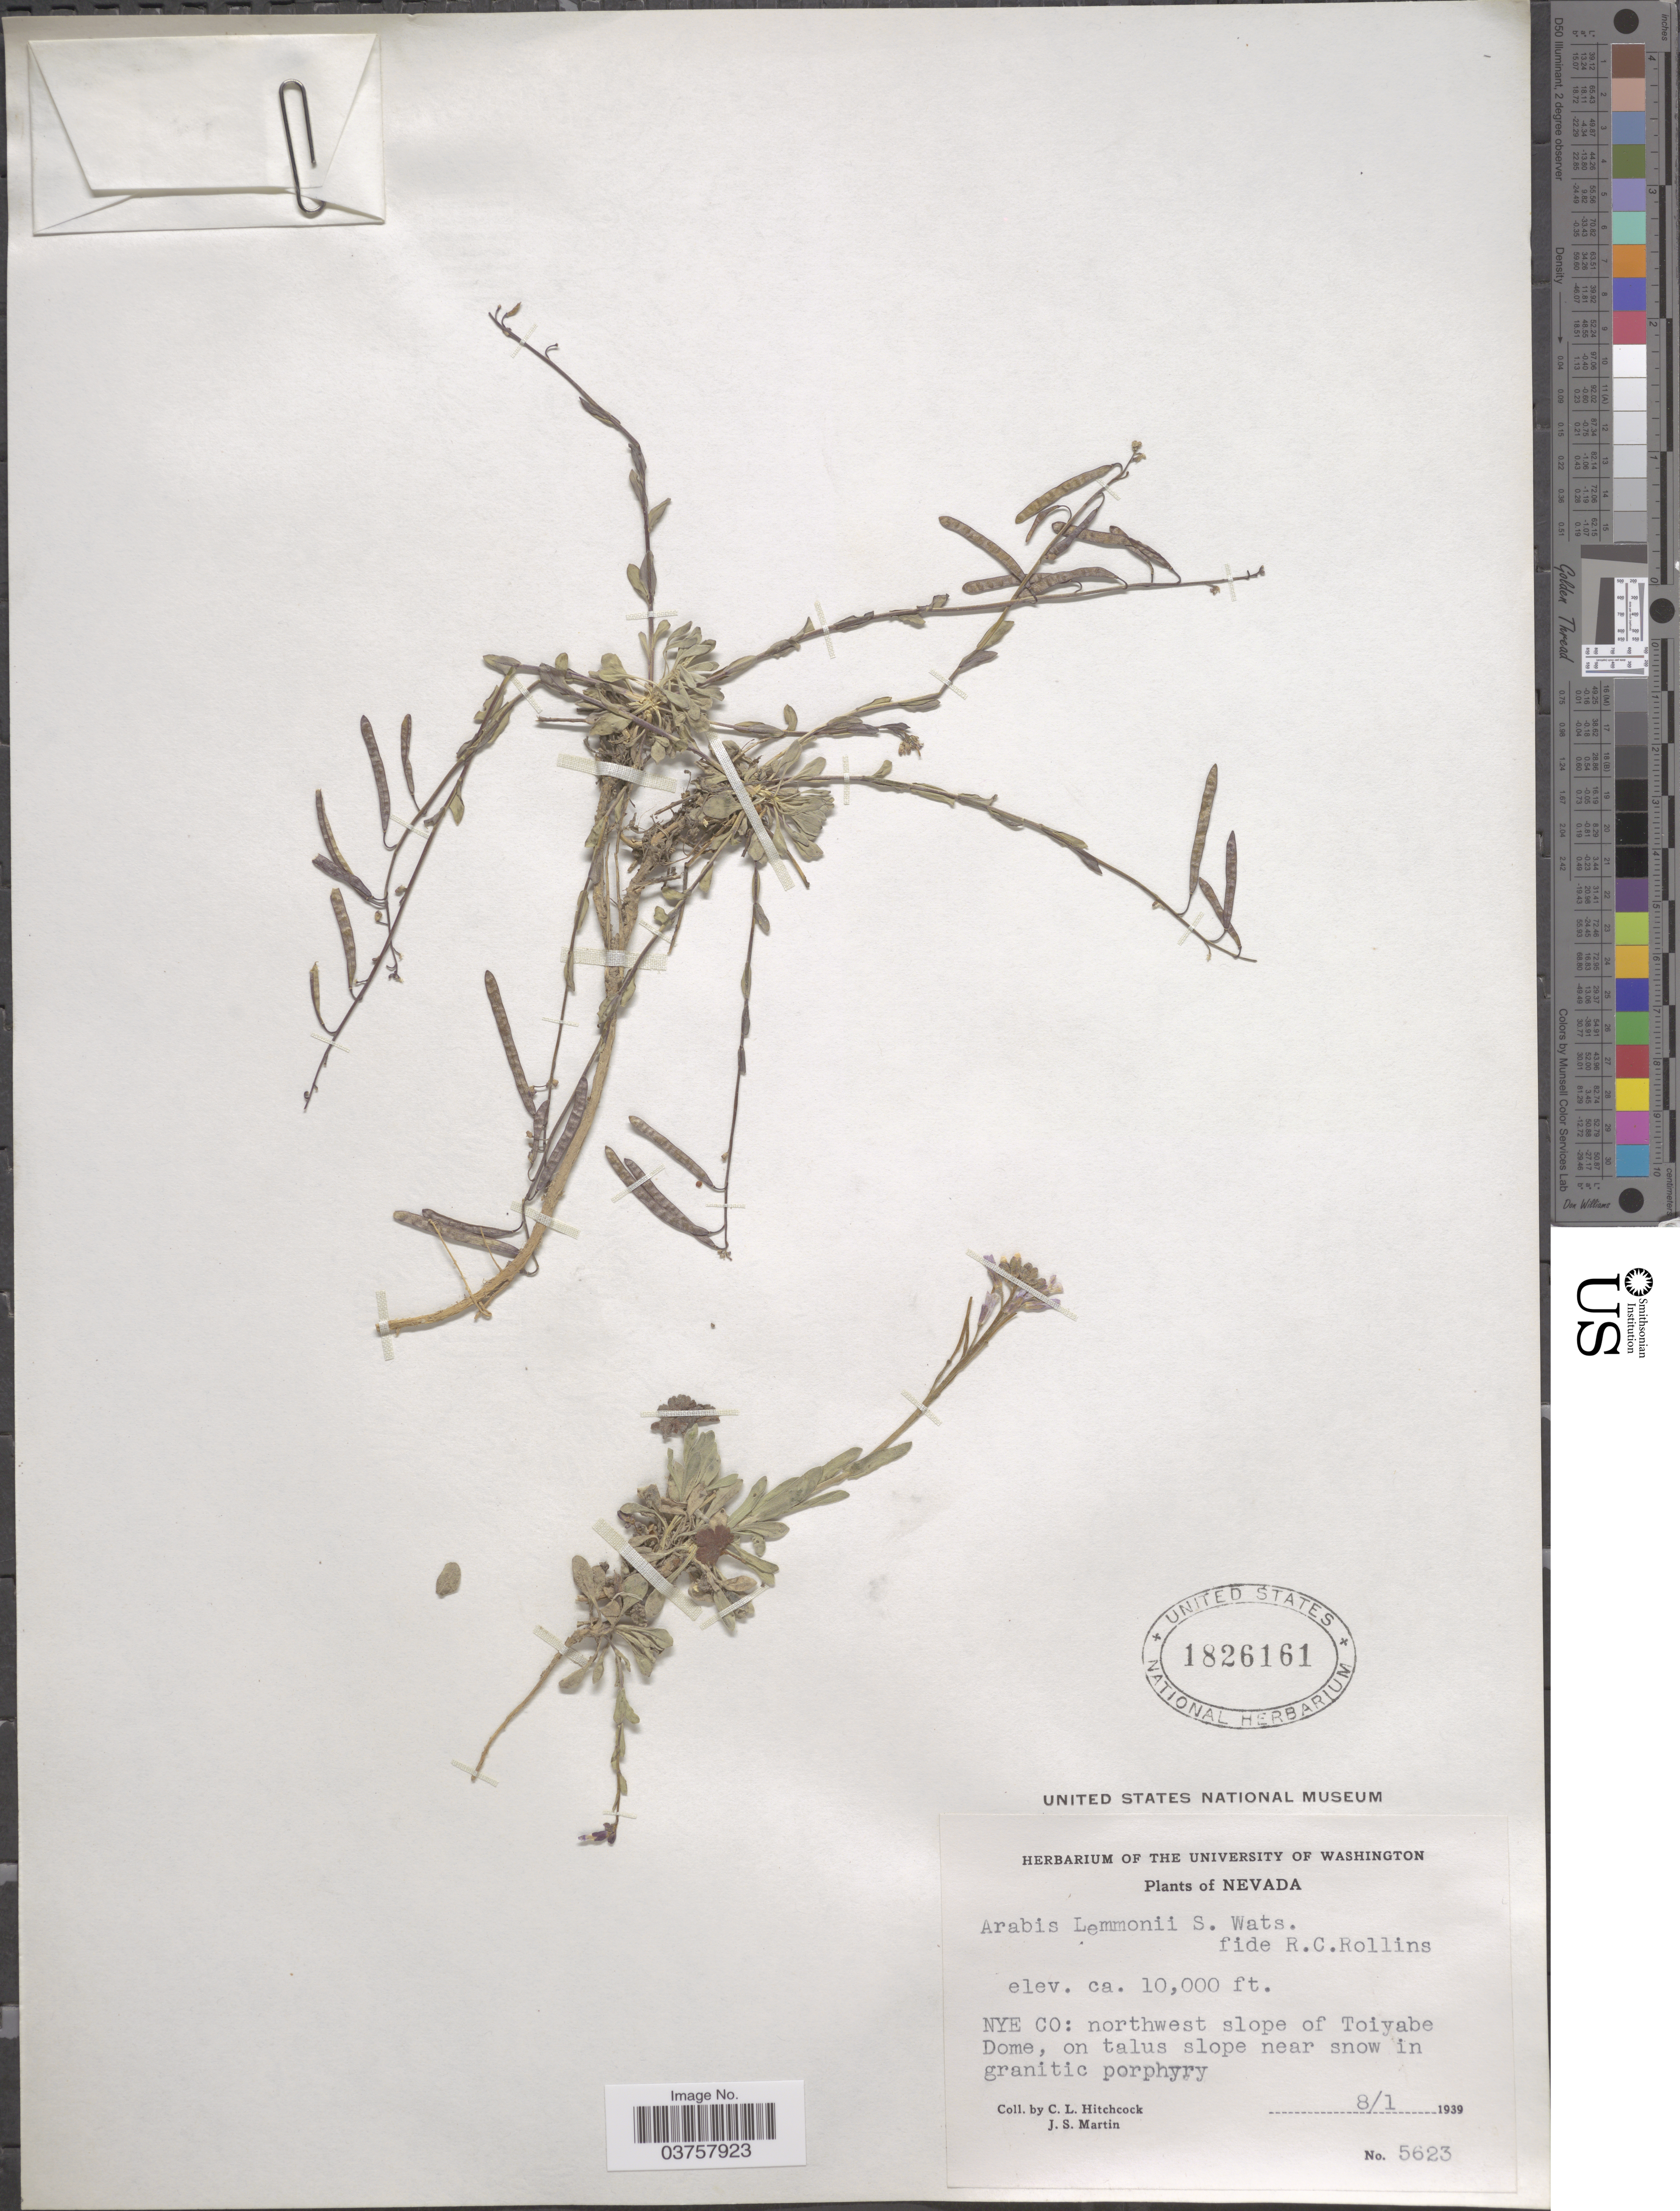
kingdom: Plantae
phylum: Tracheophyta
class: Magnoliopsida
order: Brassicales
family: Brassicaceae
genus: Arabis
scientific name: Arabis lemmonii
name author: S. Watson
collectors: C. L. Hitchcock & J. S. Martin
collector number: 5623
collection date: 1939-08-01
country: United States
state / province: Nevada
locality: Nye Co: northwest slope of Toiyabe Dome.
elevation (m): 3048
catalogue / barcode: US 1826161